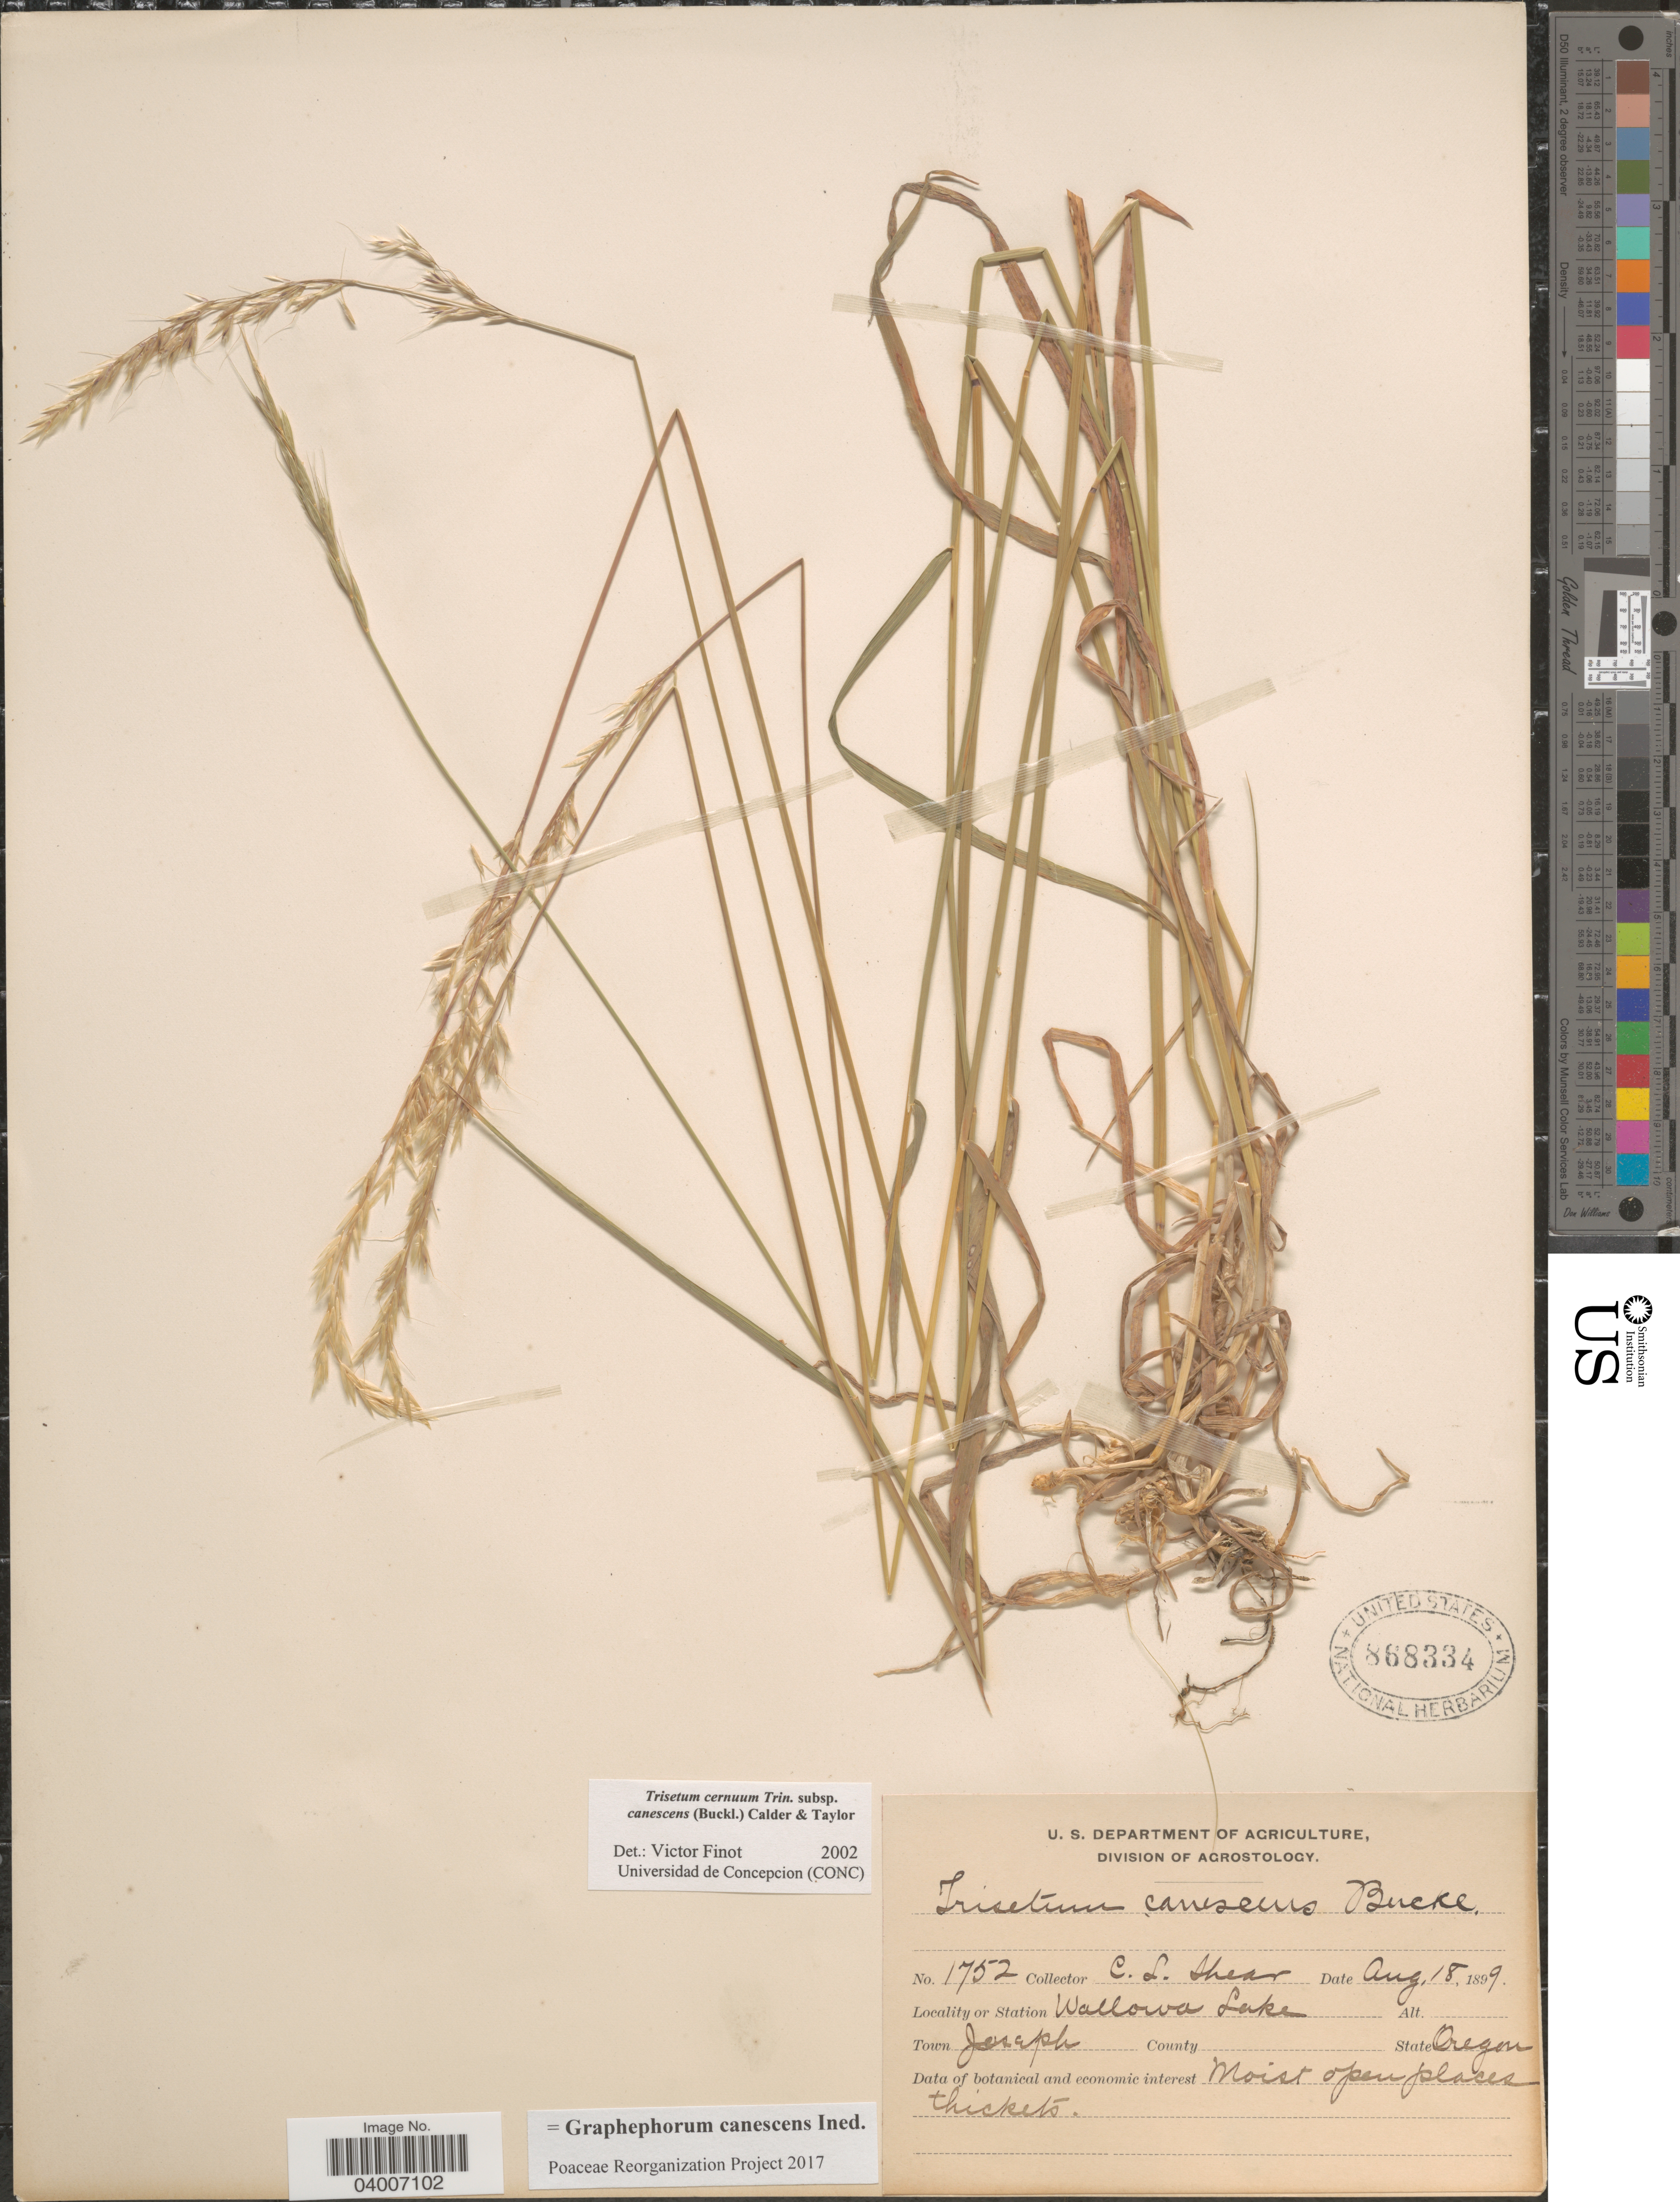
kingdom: Plantae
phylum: Tracheophyta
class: Liliopsida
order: Poales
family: Poaceae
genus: Graphephorum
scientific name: Graphephorum canescens ined.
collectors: C. L. Shear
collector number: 1752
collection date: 1899-08-18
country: United States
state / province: Oregon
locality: Station Wallowa lake. Town Joseph.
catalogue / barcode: US 868334